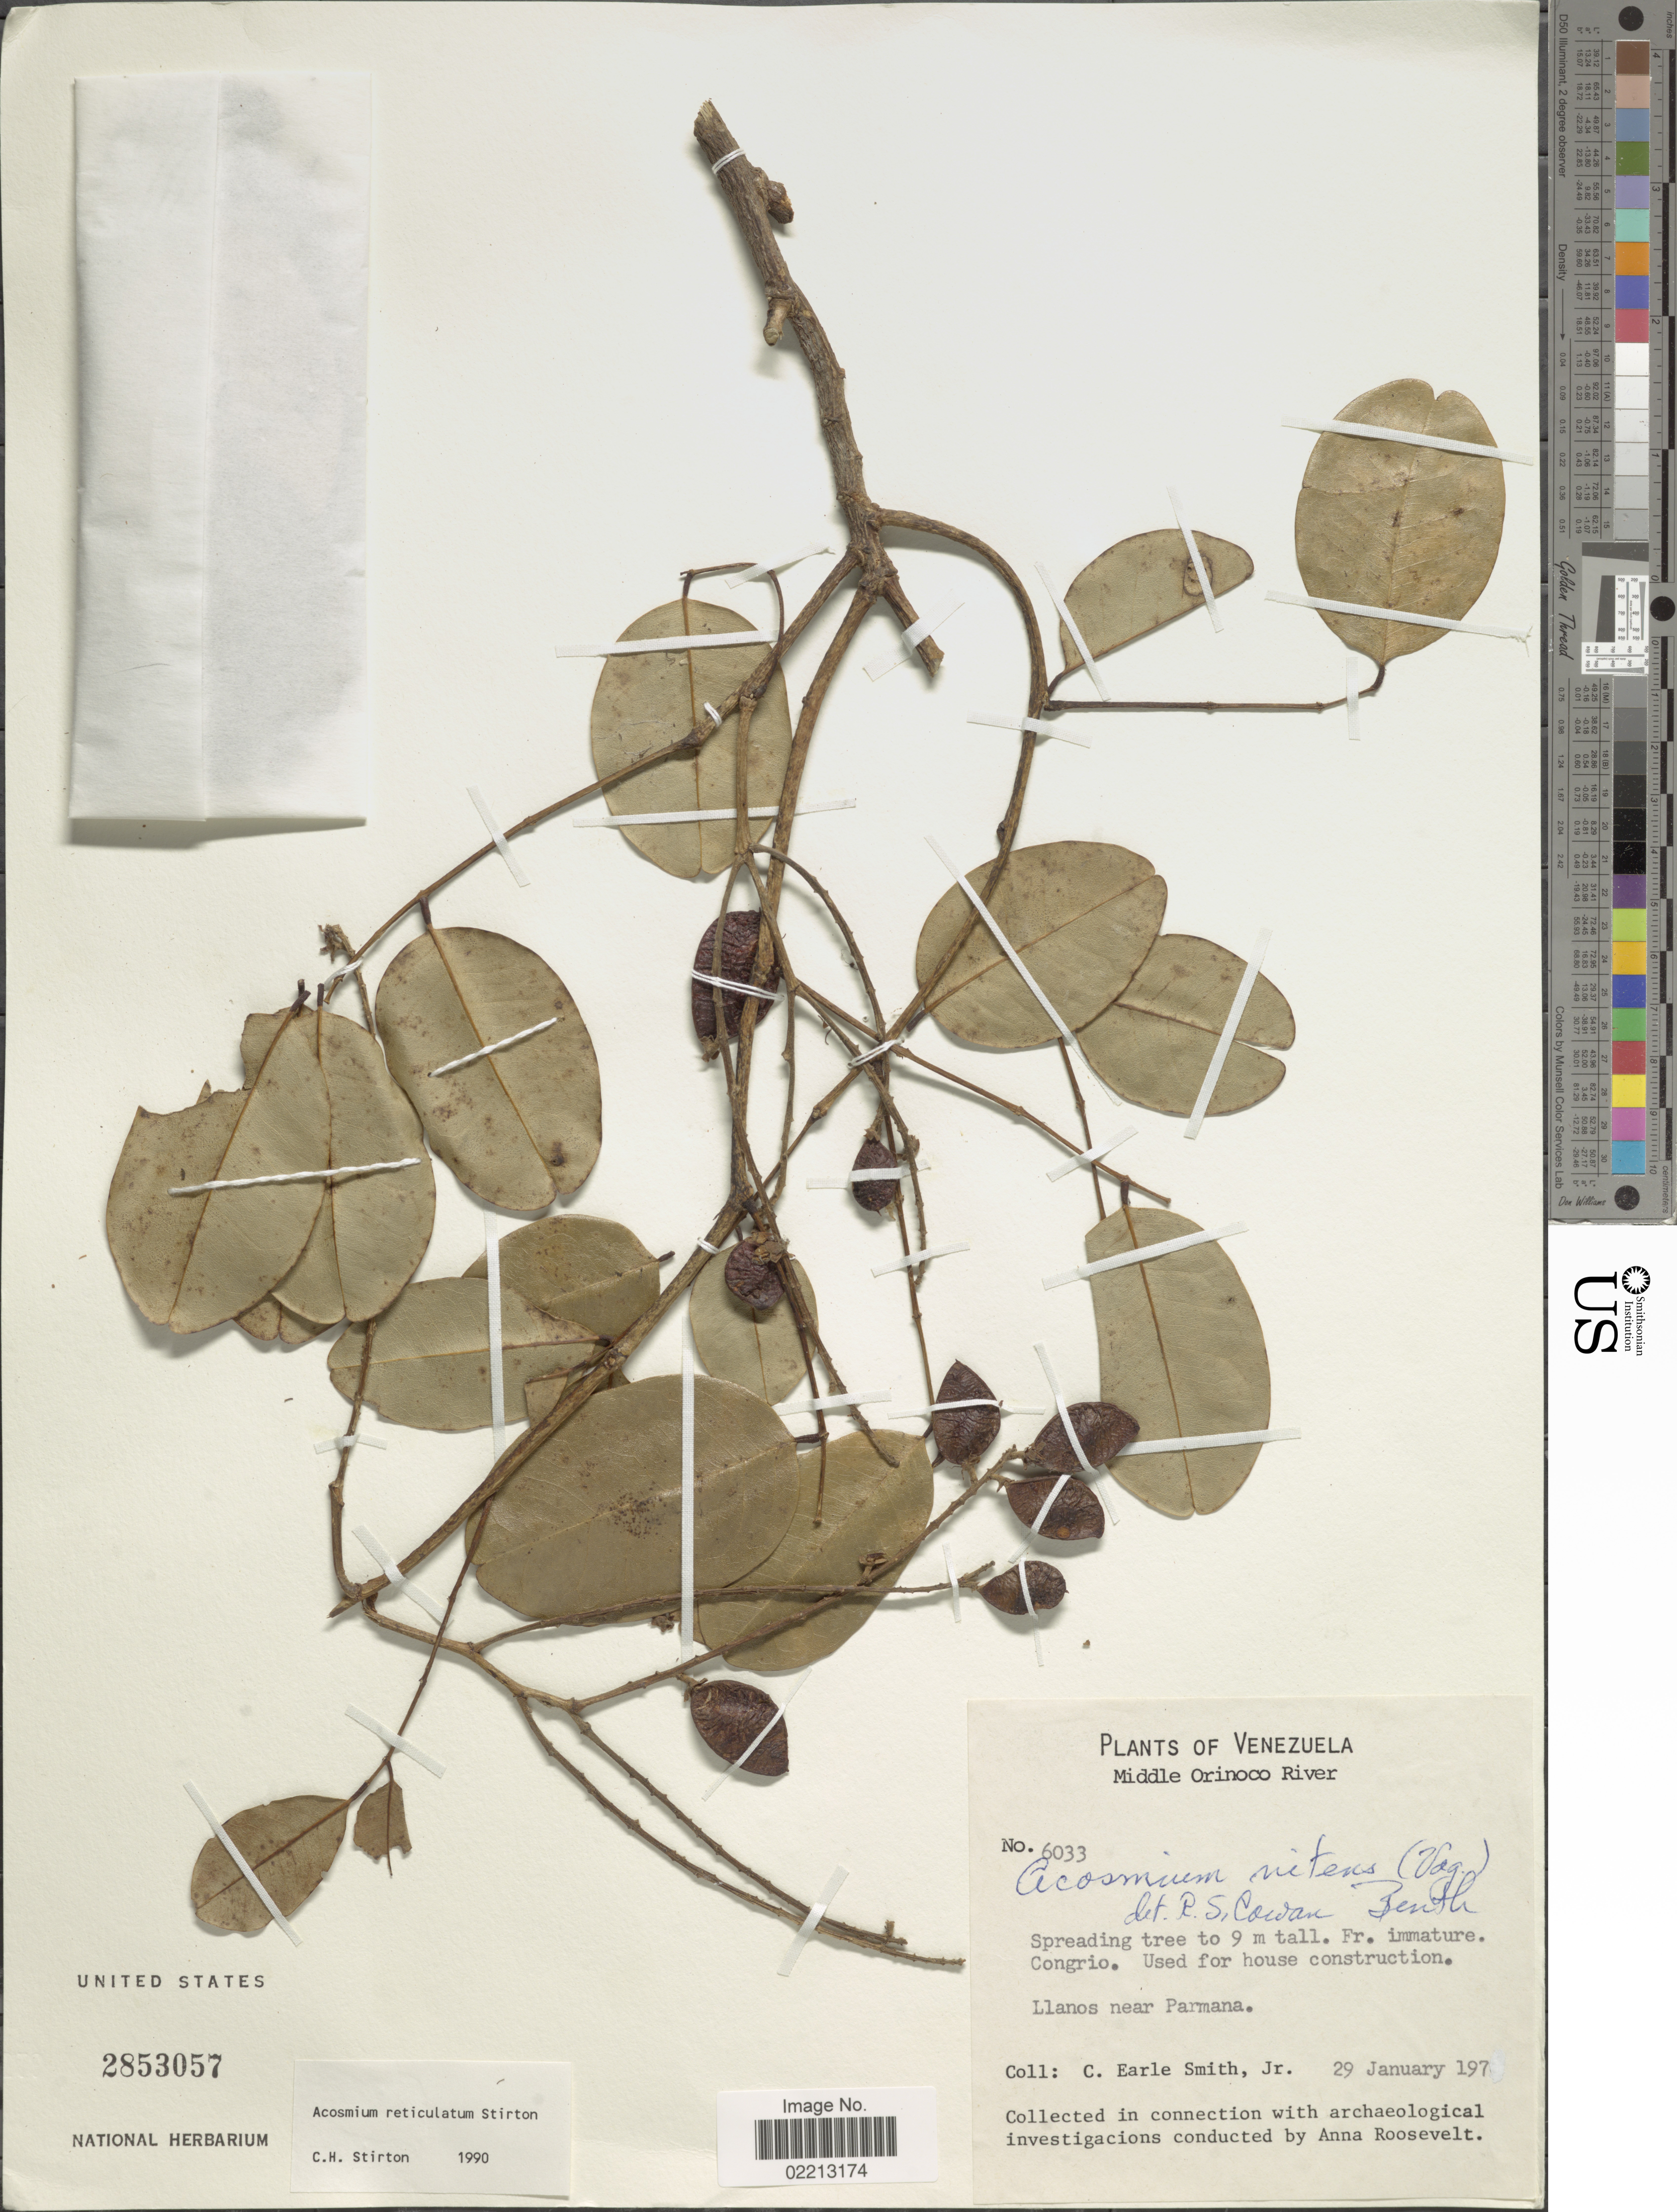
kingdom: Plantae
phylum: Tracheophyta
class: Magnoliopsida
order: Fabales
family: Fabaceae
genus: Acosmium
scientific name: Acosmium reticulatum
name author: Stirton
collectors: C. E. Smith Jr.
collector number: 6033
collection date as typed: Transcribed d/m/y: 29/1/197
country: Venezuela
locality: Middle Orinoco River, Llanos near Parmana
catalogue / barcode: US 2853057